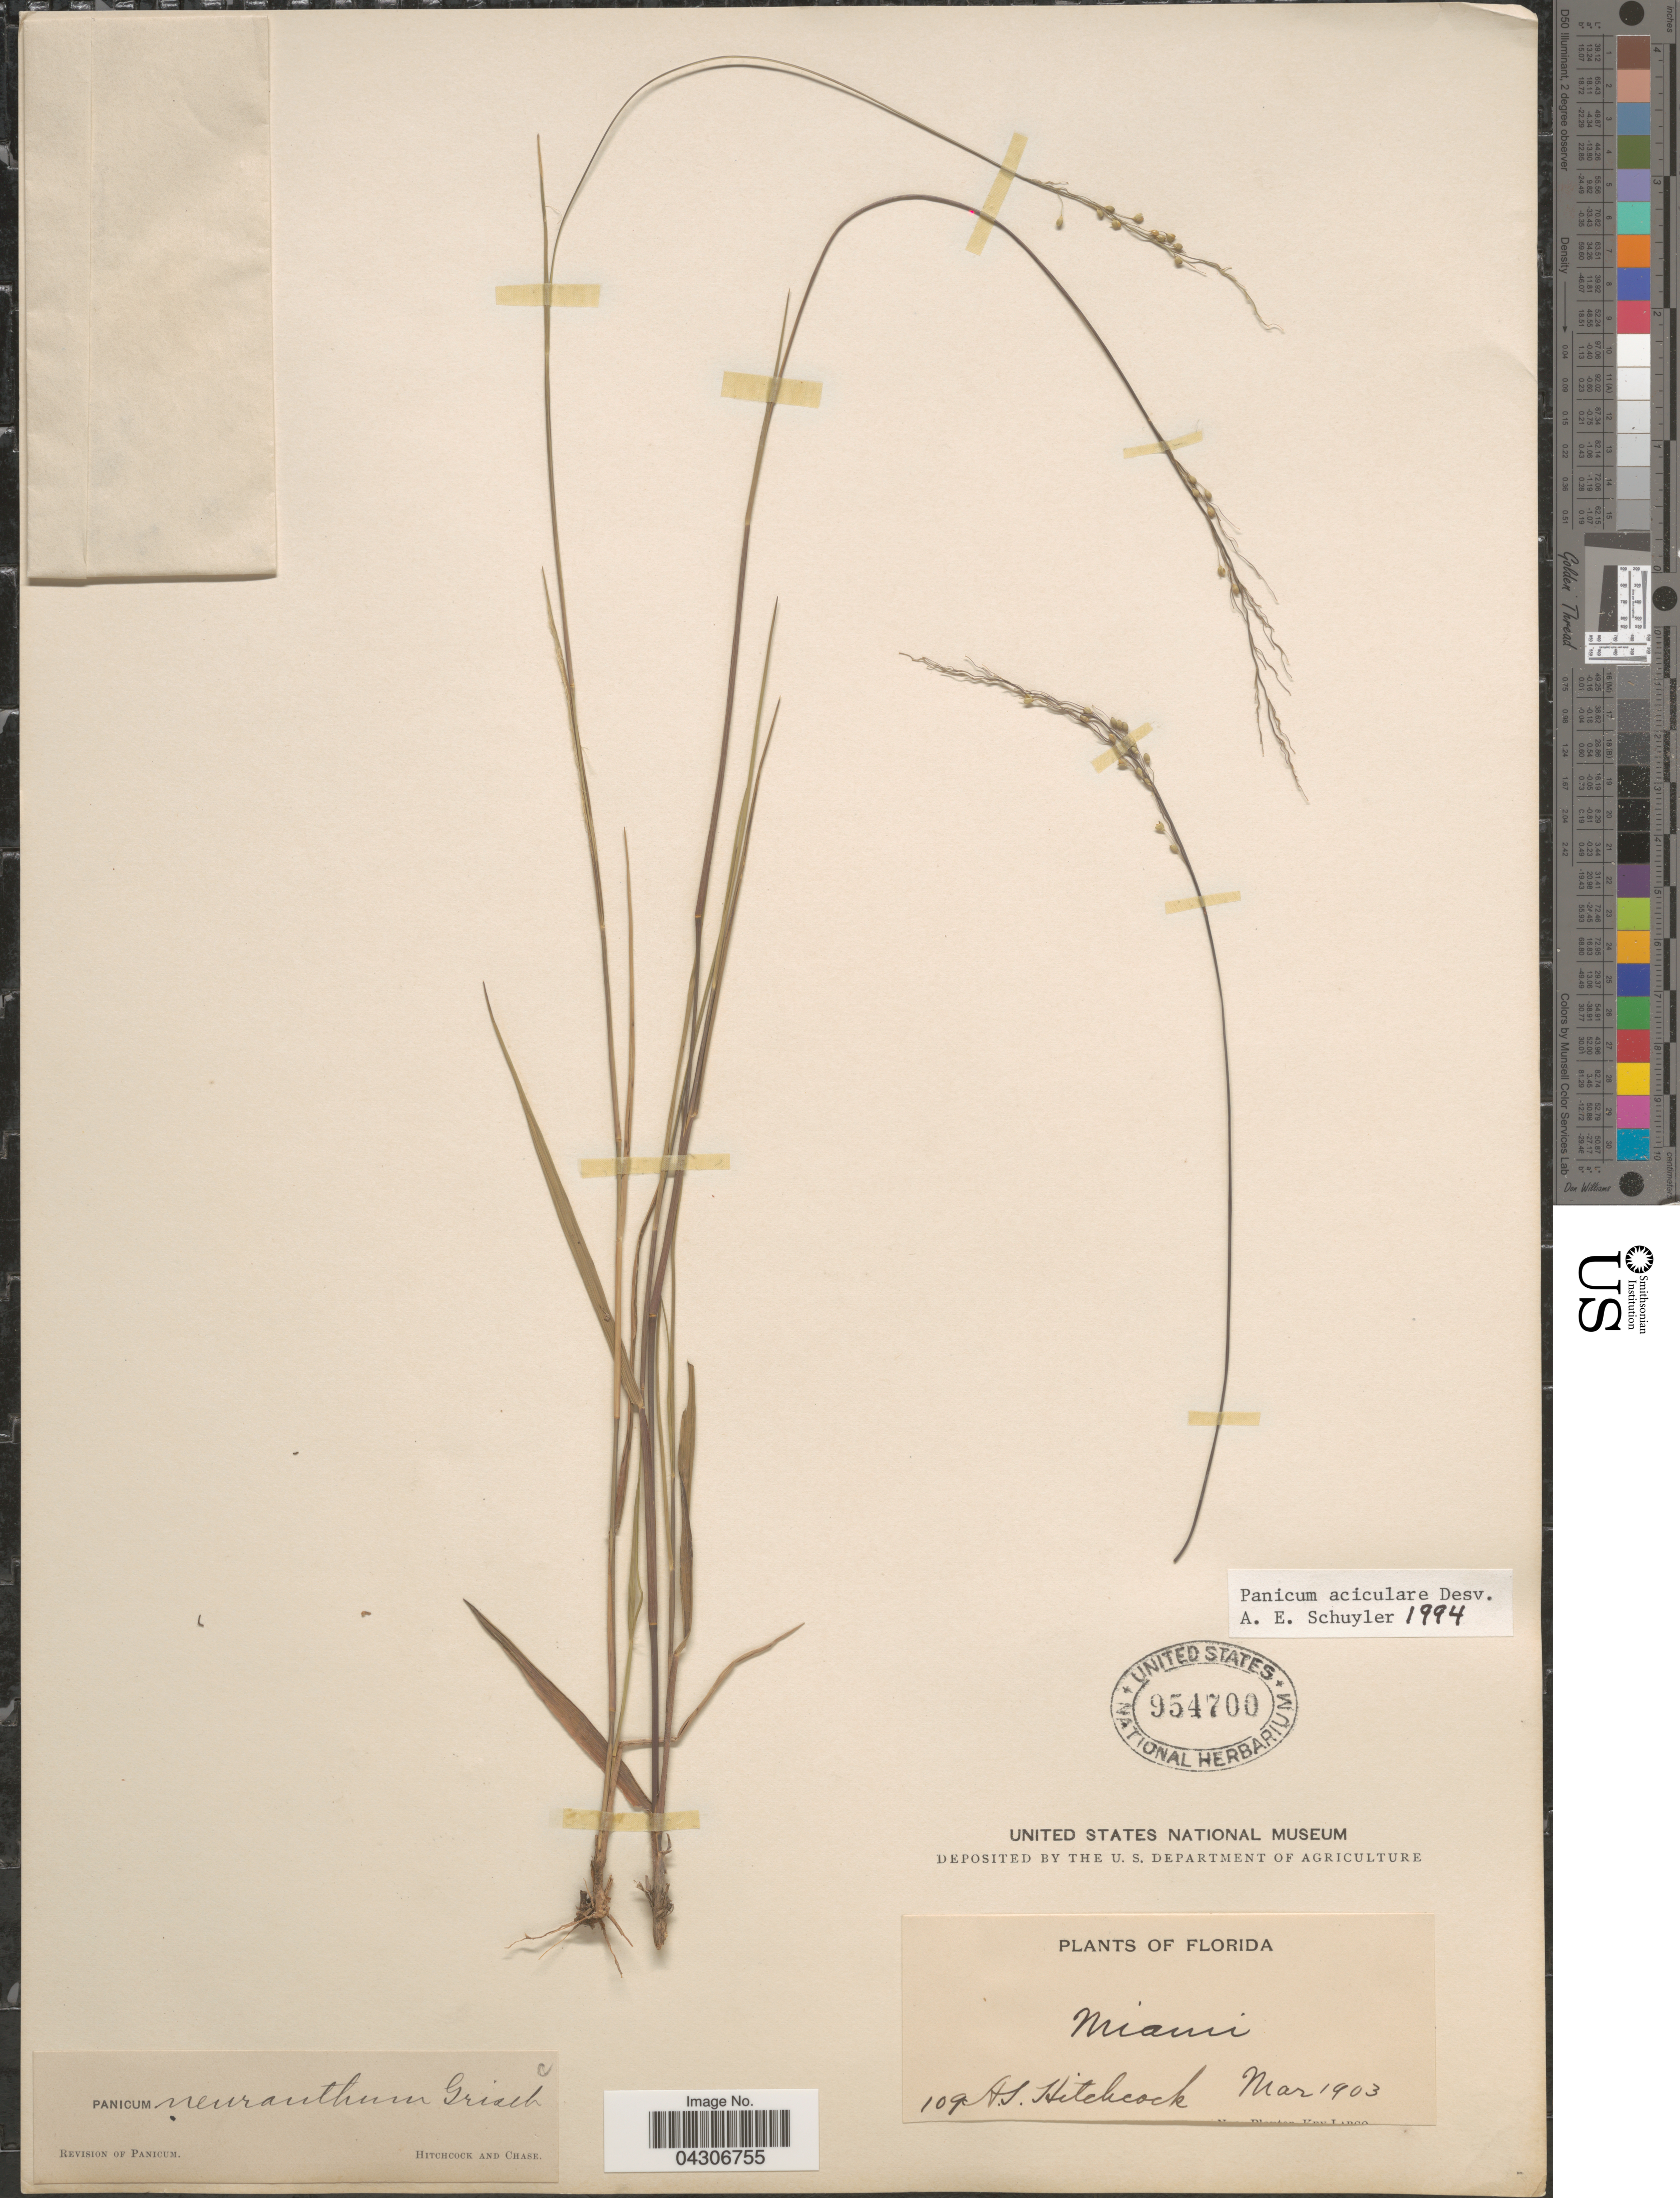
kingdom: Plantae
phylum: Tracheophyta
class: Liliopsida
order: Poales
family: Poaceae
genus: Dichanthelium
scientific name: Dichanthelium aciculare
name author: (Desv. ex Poir.) Gould & C.A. Clark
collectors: A. S. Hitchcock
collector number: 109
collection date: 1903-03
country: United States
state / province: Florida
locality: Miami.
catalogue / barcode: US 954700